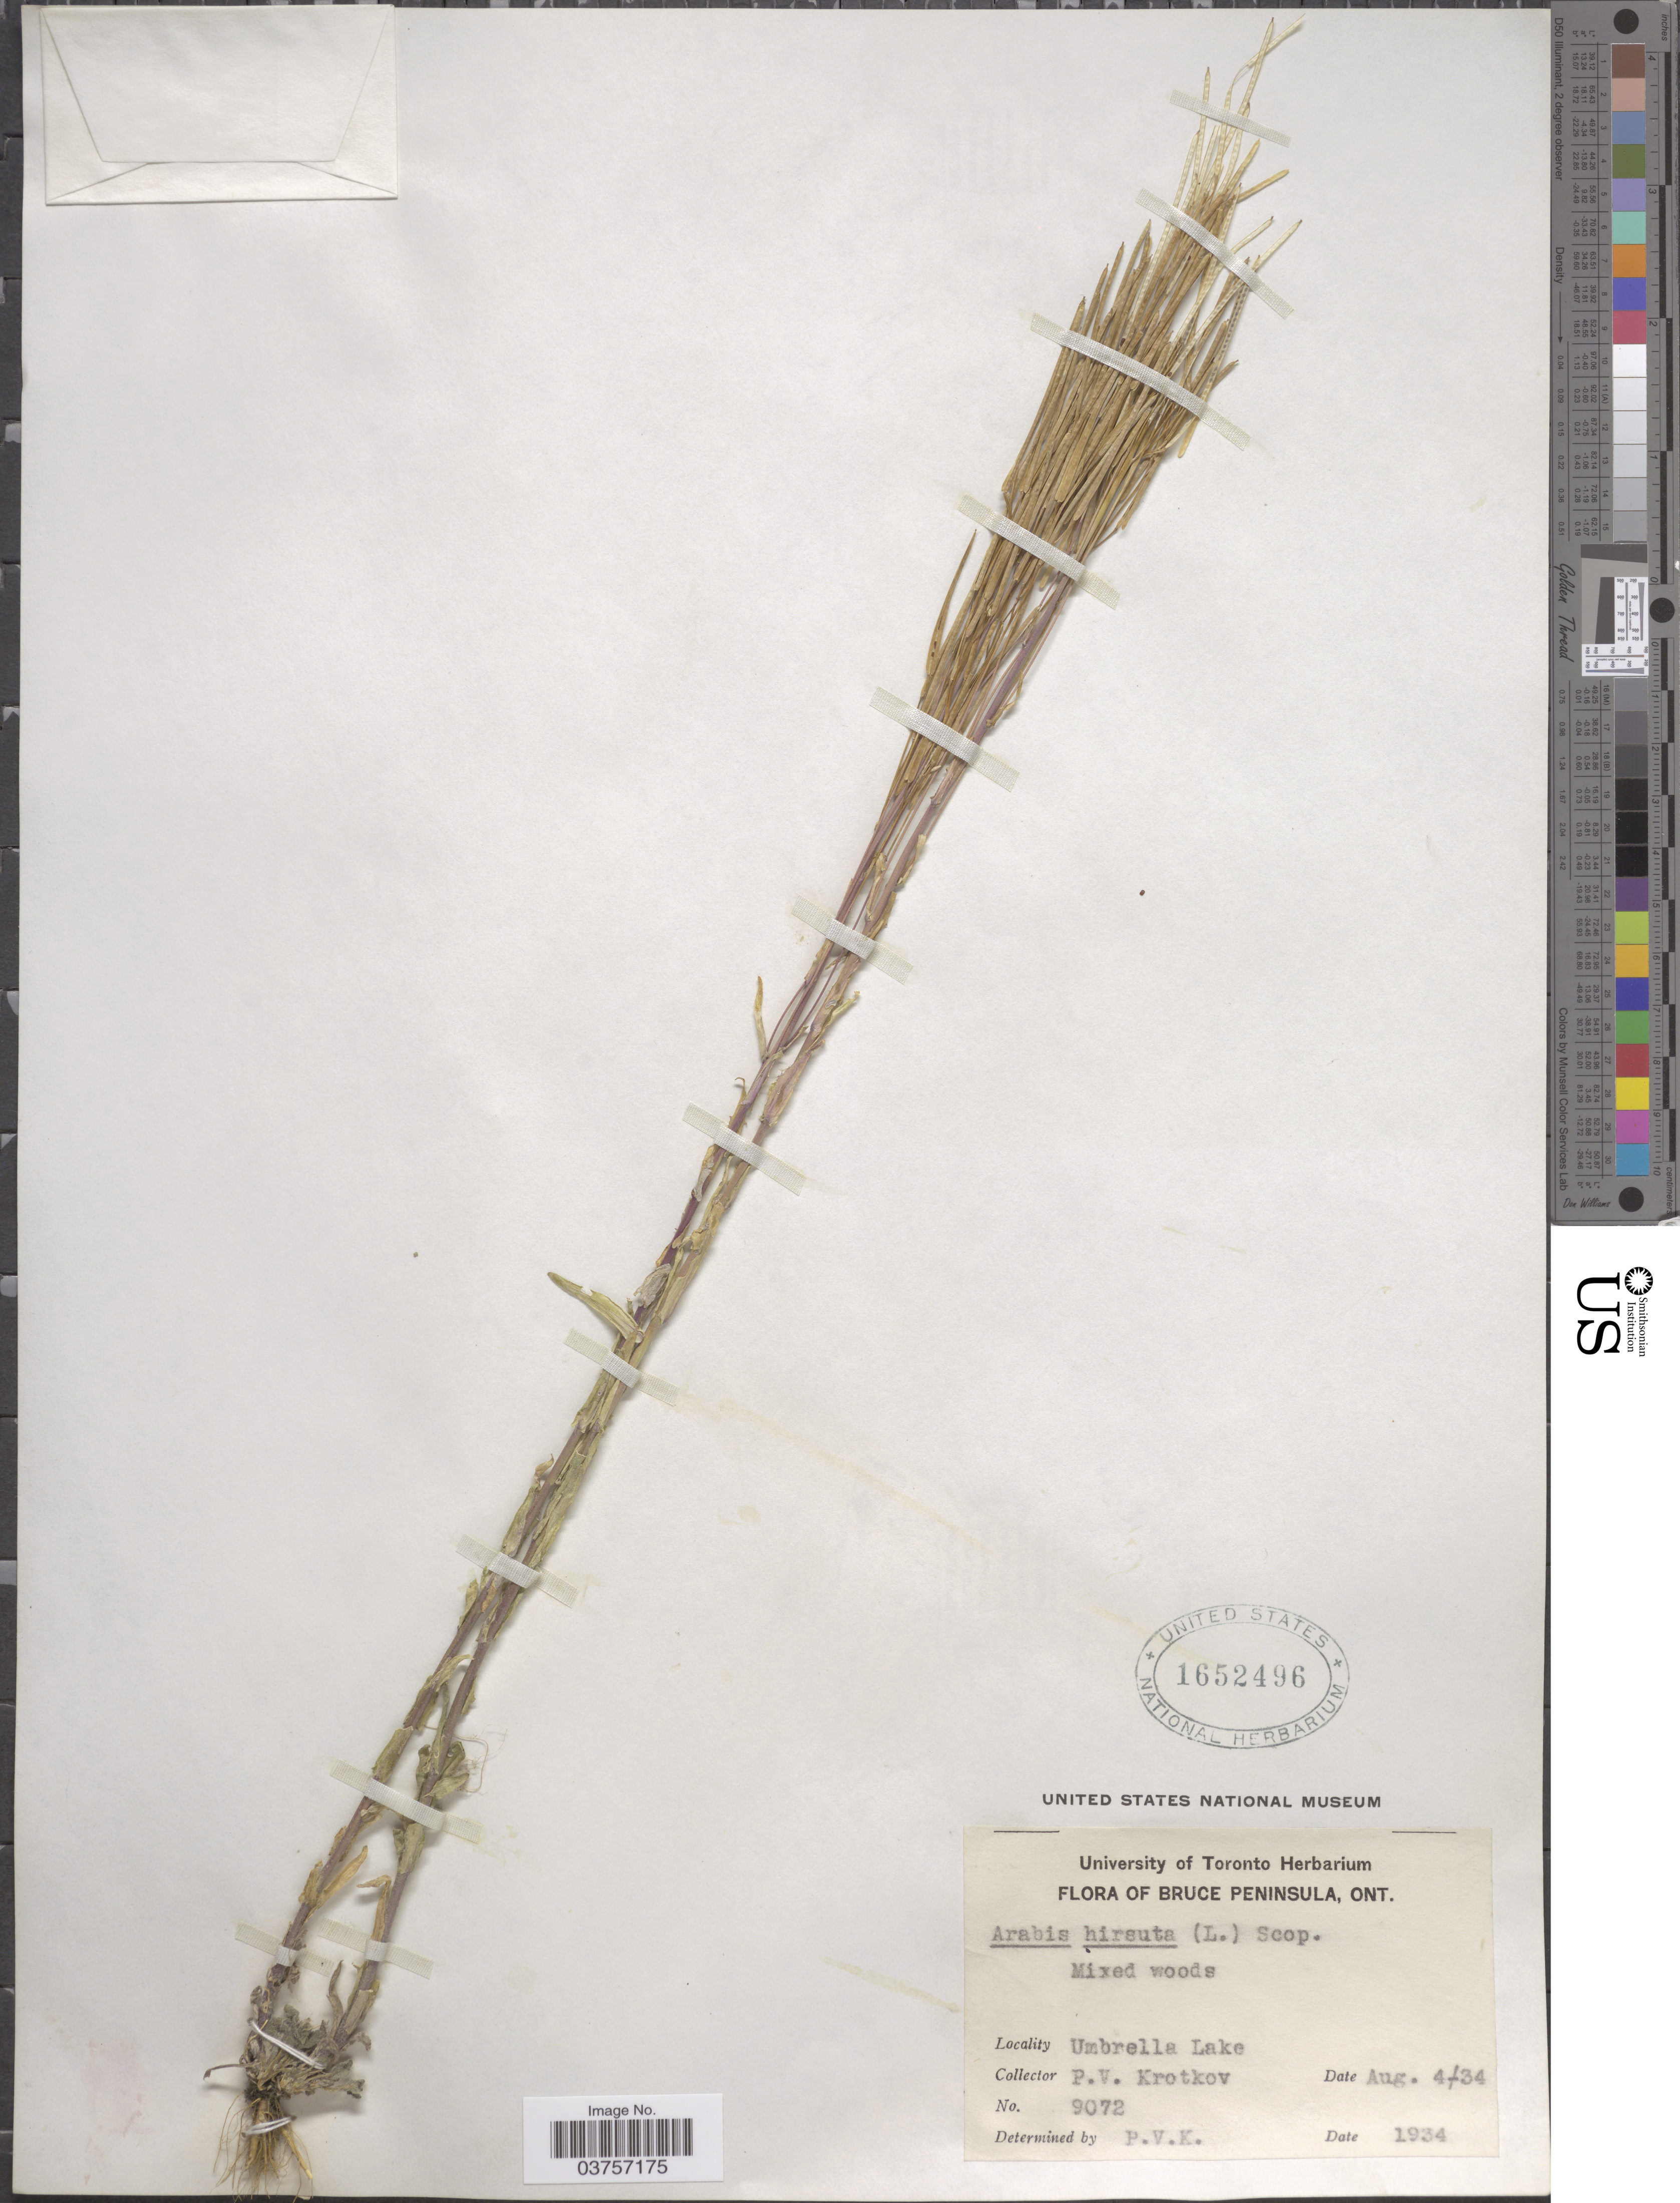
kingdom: Plantae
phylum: Tracheophyta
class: Magnoliopsida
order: Brassicales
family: Brassicaceae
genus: Arabis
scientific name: Arabis hirsuta var. pycnocarpa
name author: M. Hopkins & Rollins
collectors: P. V. Krotkov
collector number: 9072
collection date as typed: Transcribed d/m/y: 4/8/34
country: Canada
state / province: Ontario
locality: Bruce Peninsula. Umbrella Lake.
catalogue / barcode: US 1652496